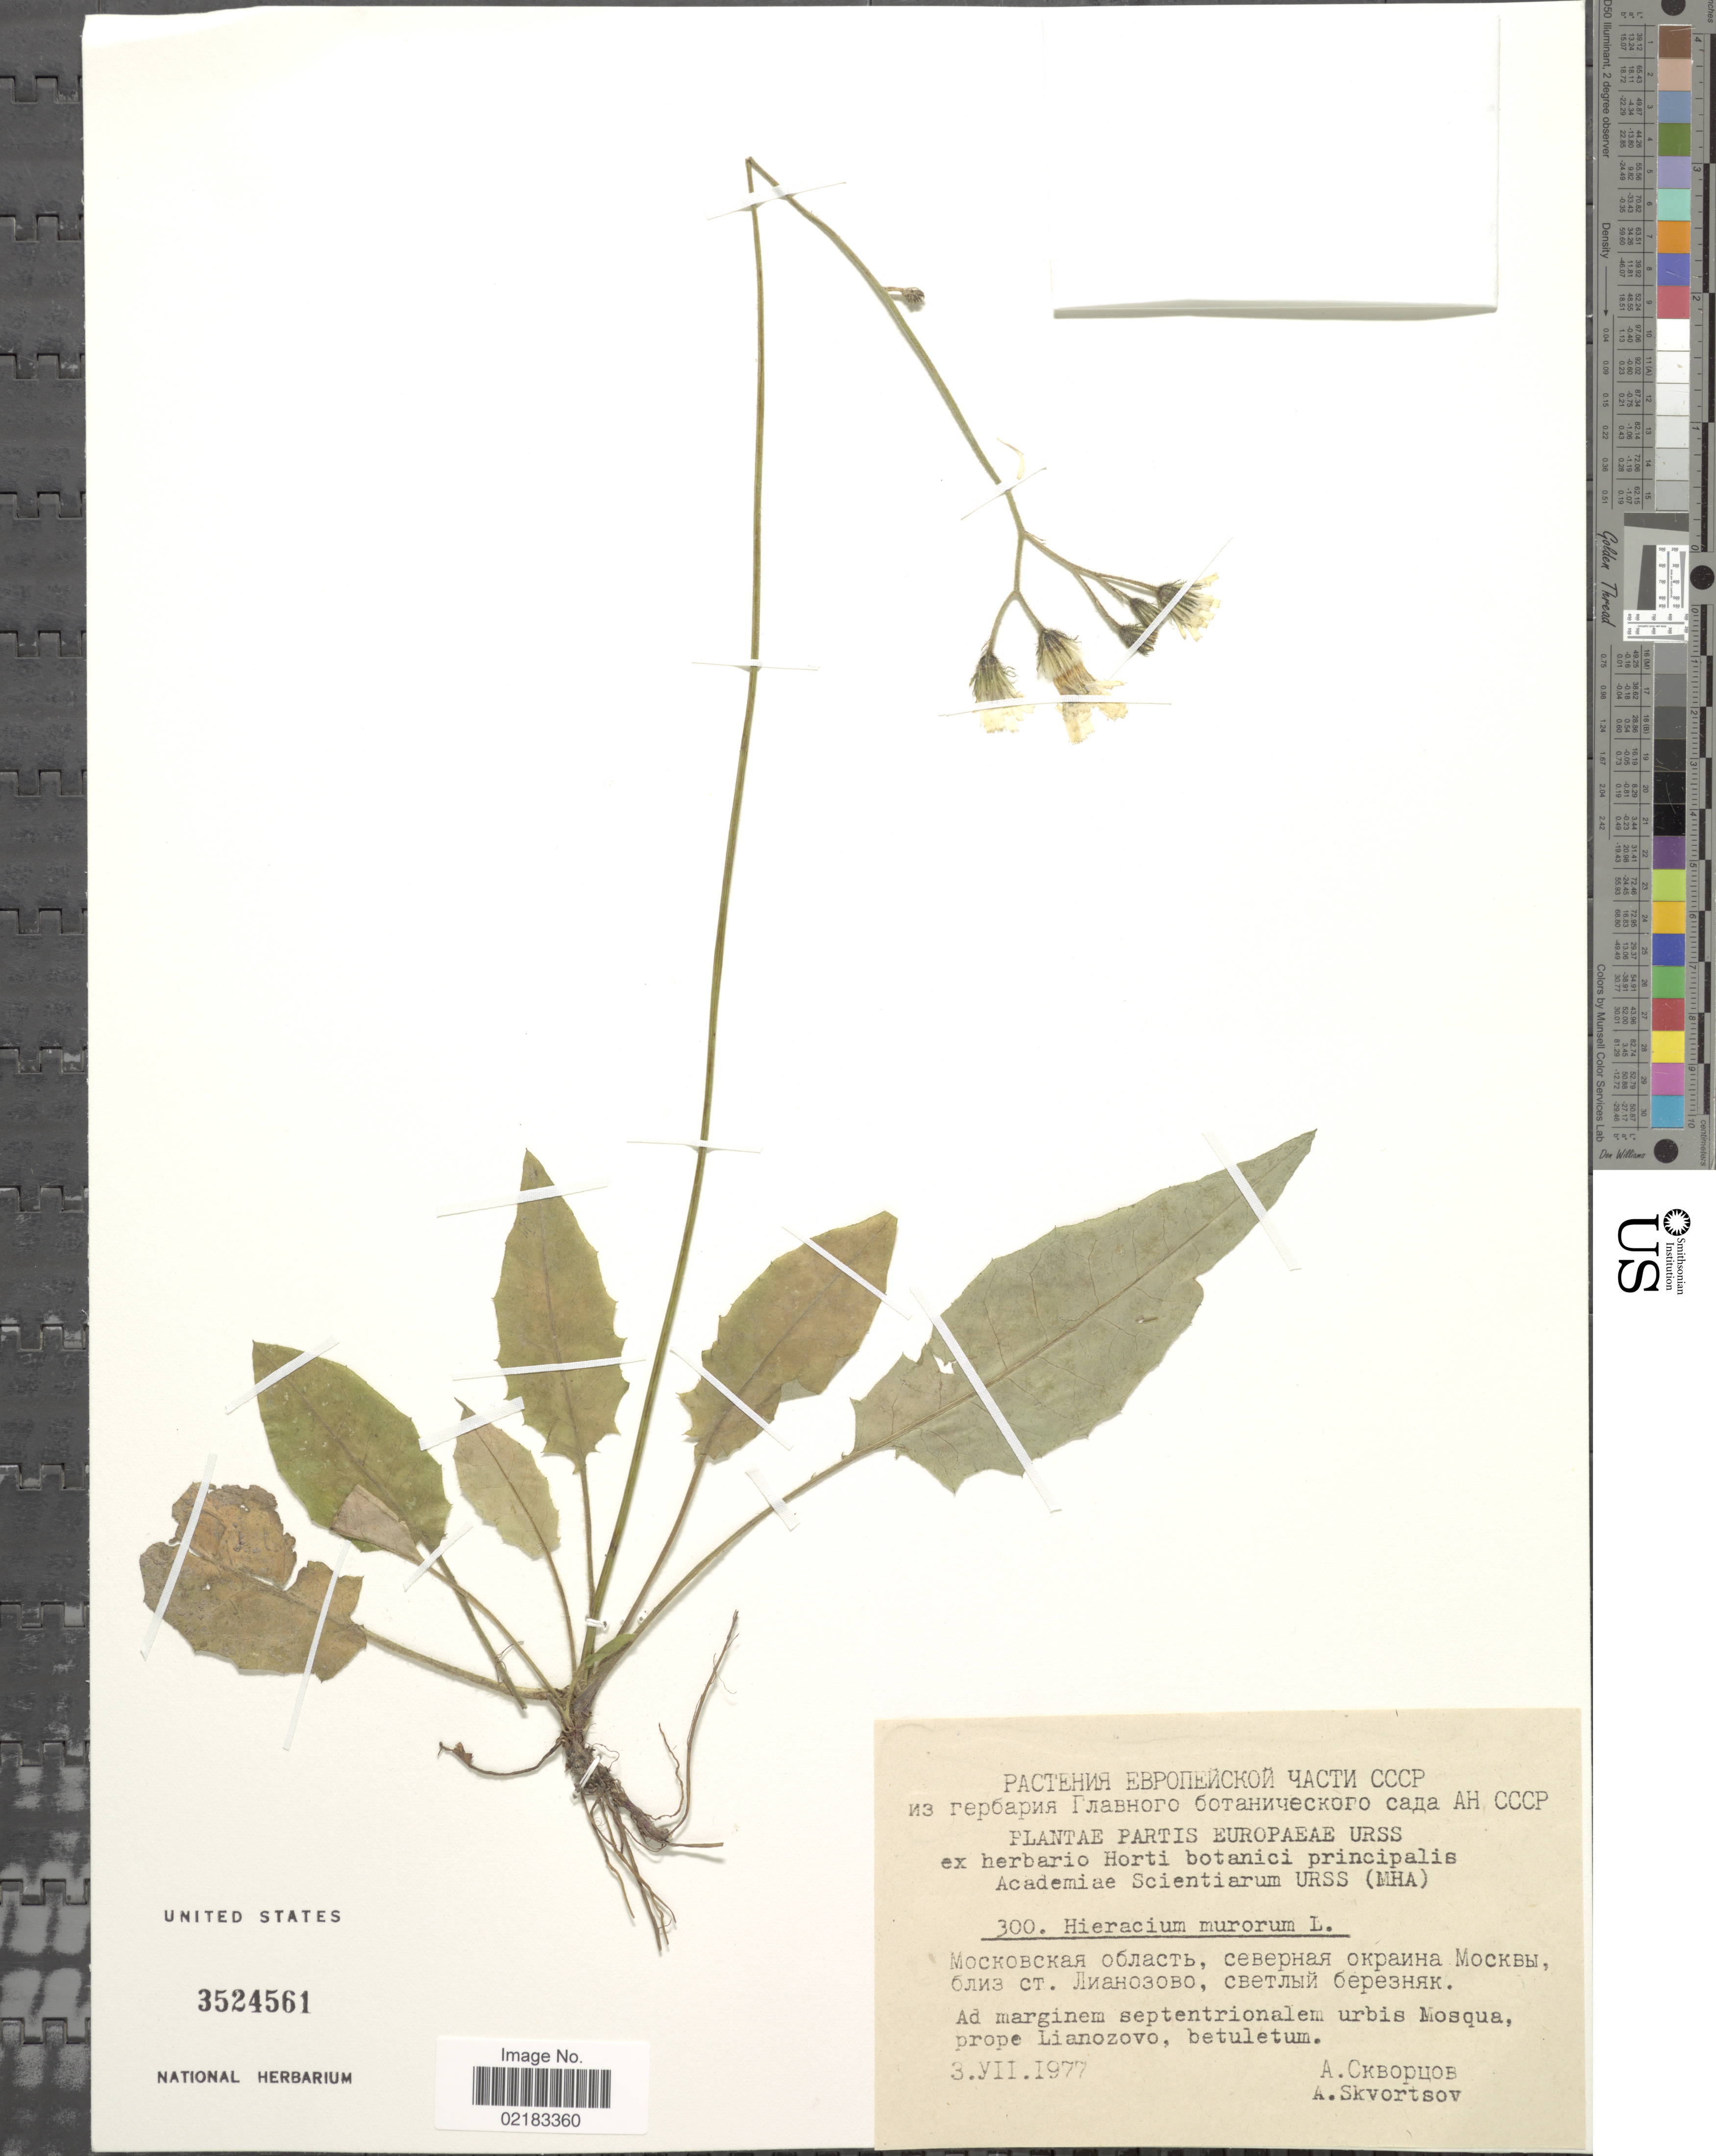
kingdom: Plantae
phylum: Tracheophyta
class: Magnoliopsida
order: Asterales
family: Asteraceae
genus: Hieracium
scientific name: Hieracium murorum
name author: L.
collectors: A. K. Skvortsov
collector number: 300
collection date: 1977-07-03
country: Russian Federation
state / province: Moscow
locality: Ad marginem septentrionalem urbis Mosqua prope Lianozovo, betuletum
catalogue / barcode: US 3524561